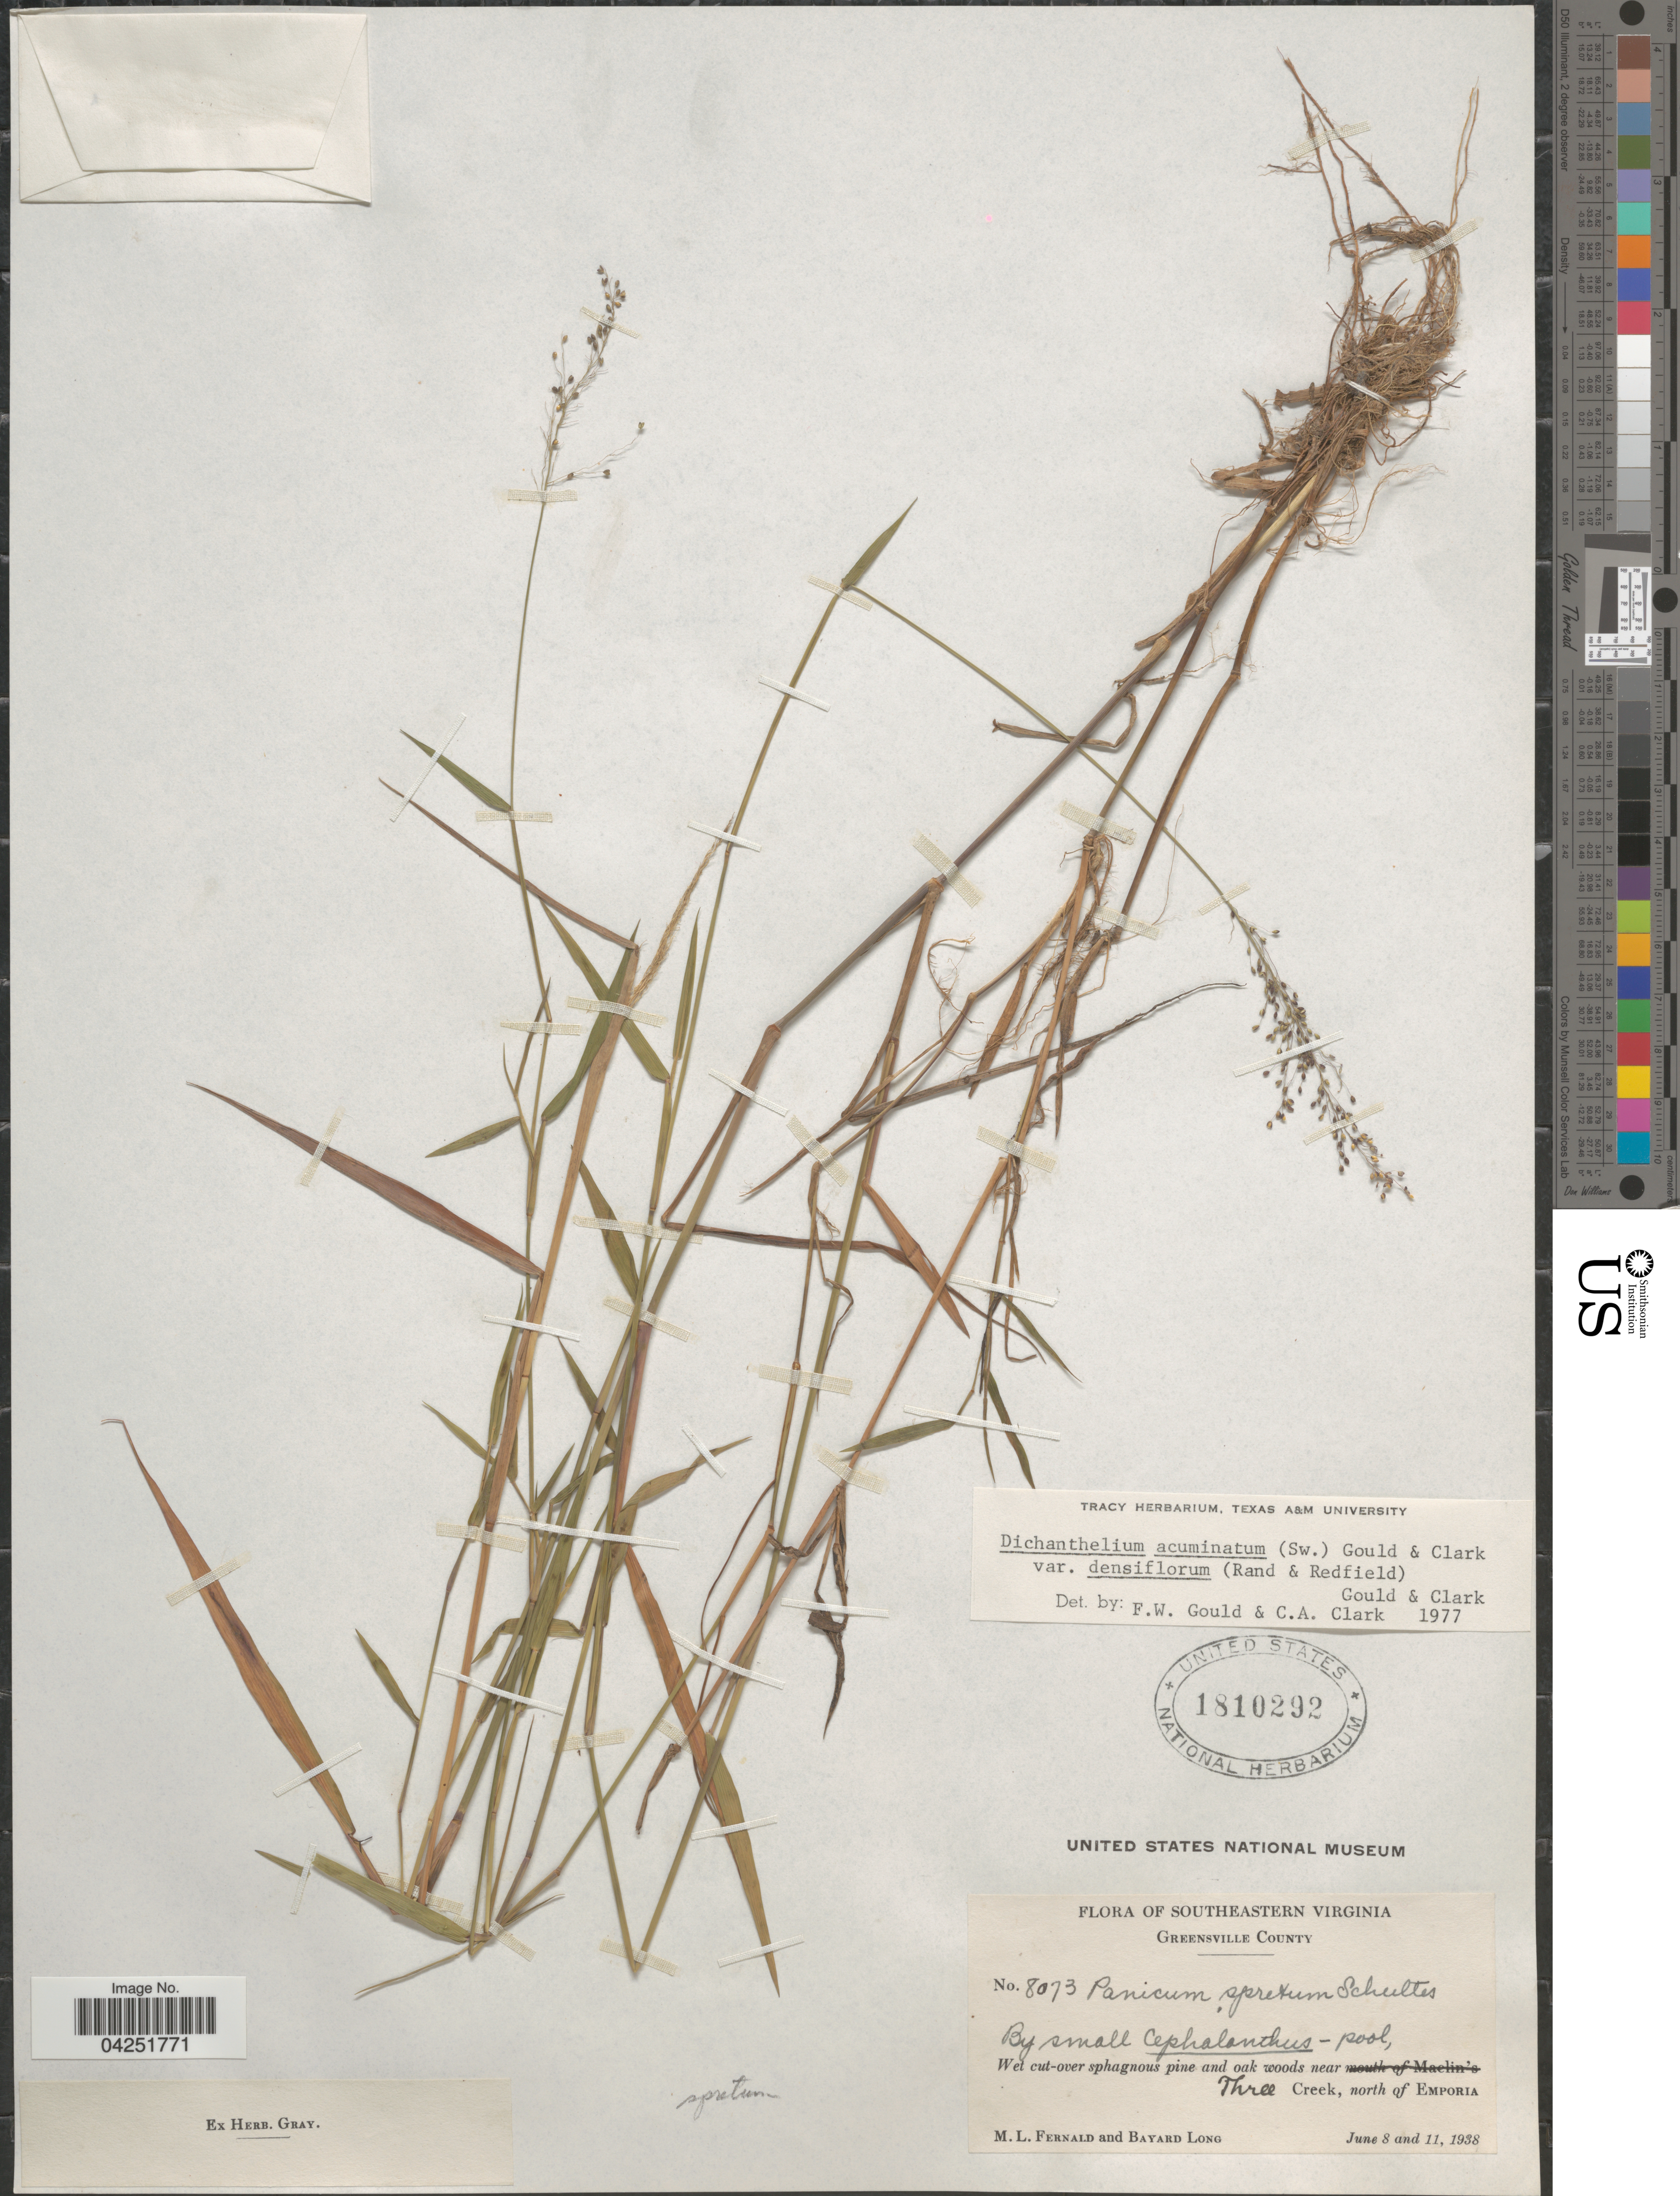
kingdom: Plantae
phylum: Tracheophyta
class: Liliopsida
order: Poales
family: Poaceae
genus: Dichanthelium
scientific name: Dichanthelium acuminatum var. densiflorum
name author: (Rand & Redfield) Gould & C.A. Clark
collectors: M. L. Fernald & B. Long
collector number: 8073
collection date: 1938-06-08/1938-06-11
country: United States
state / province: Virginia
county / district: Greensville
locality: Southeastern Virginia. Greensville County. Wet cut-over sphagnous pine and oak woods near Three Creek, north of Emporia.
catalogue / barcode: US 1810292